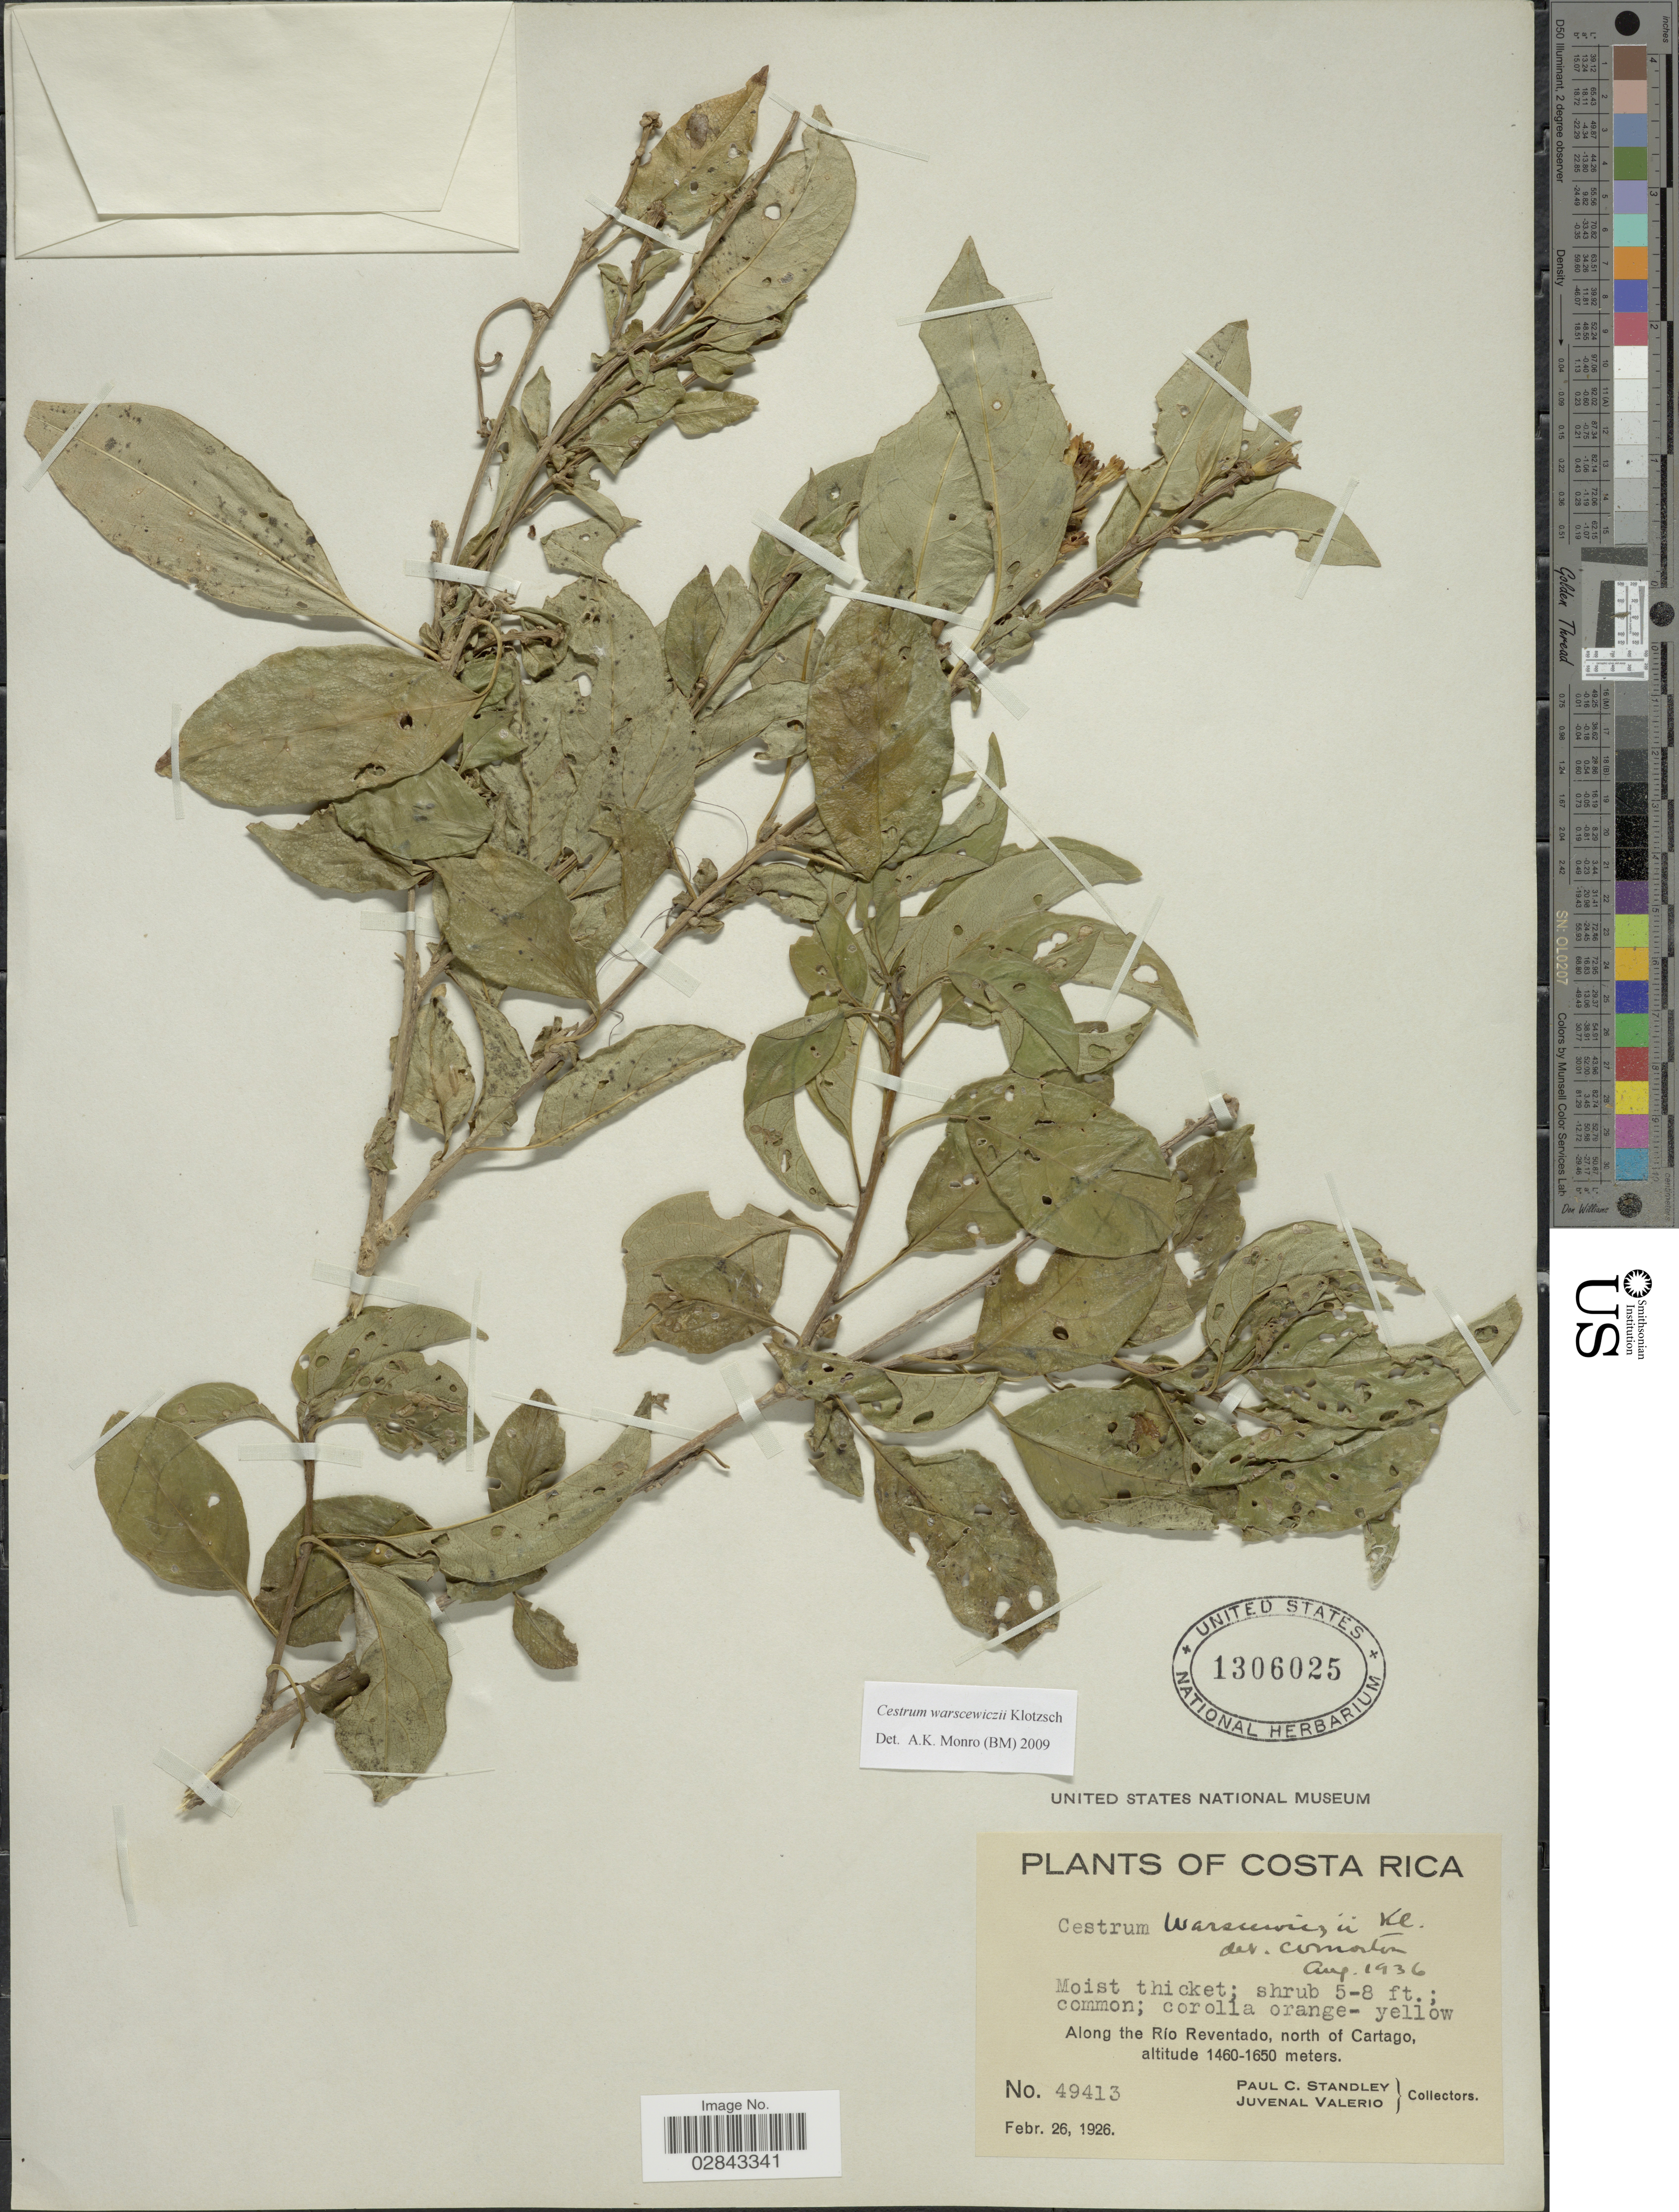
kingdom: Plantae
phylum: Tracheophyta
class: Magnoliopsida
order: Solanales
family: Solanaceae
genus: Cestrum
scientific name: Cestrum aurantiacum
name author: Lindley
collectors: P. C. Standley & J. Valerio R.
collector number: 49413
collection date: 1926-02-26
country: Costa Rica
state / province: Cartago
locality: Along the Rio Reventado, north of Cartago.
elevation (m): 1460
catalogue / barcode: US 1306025